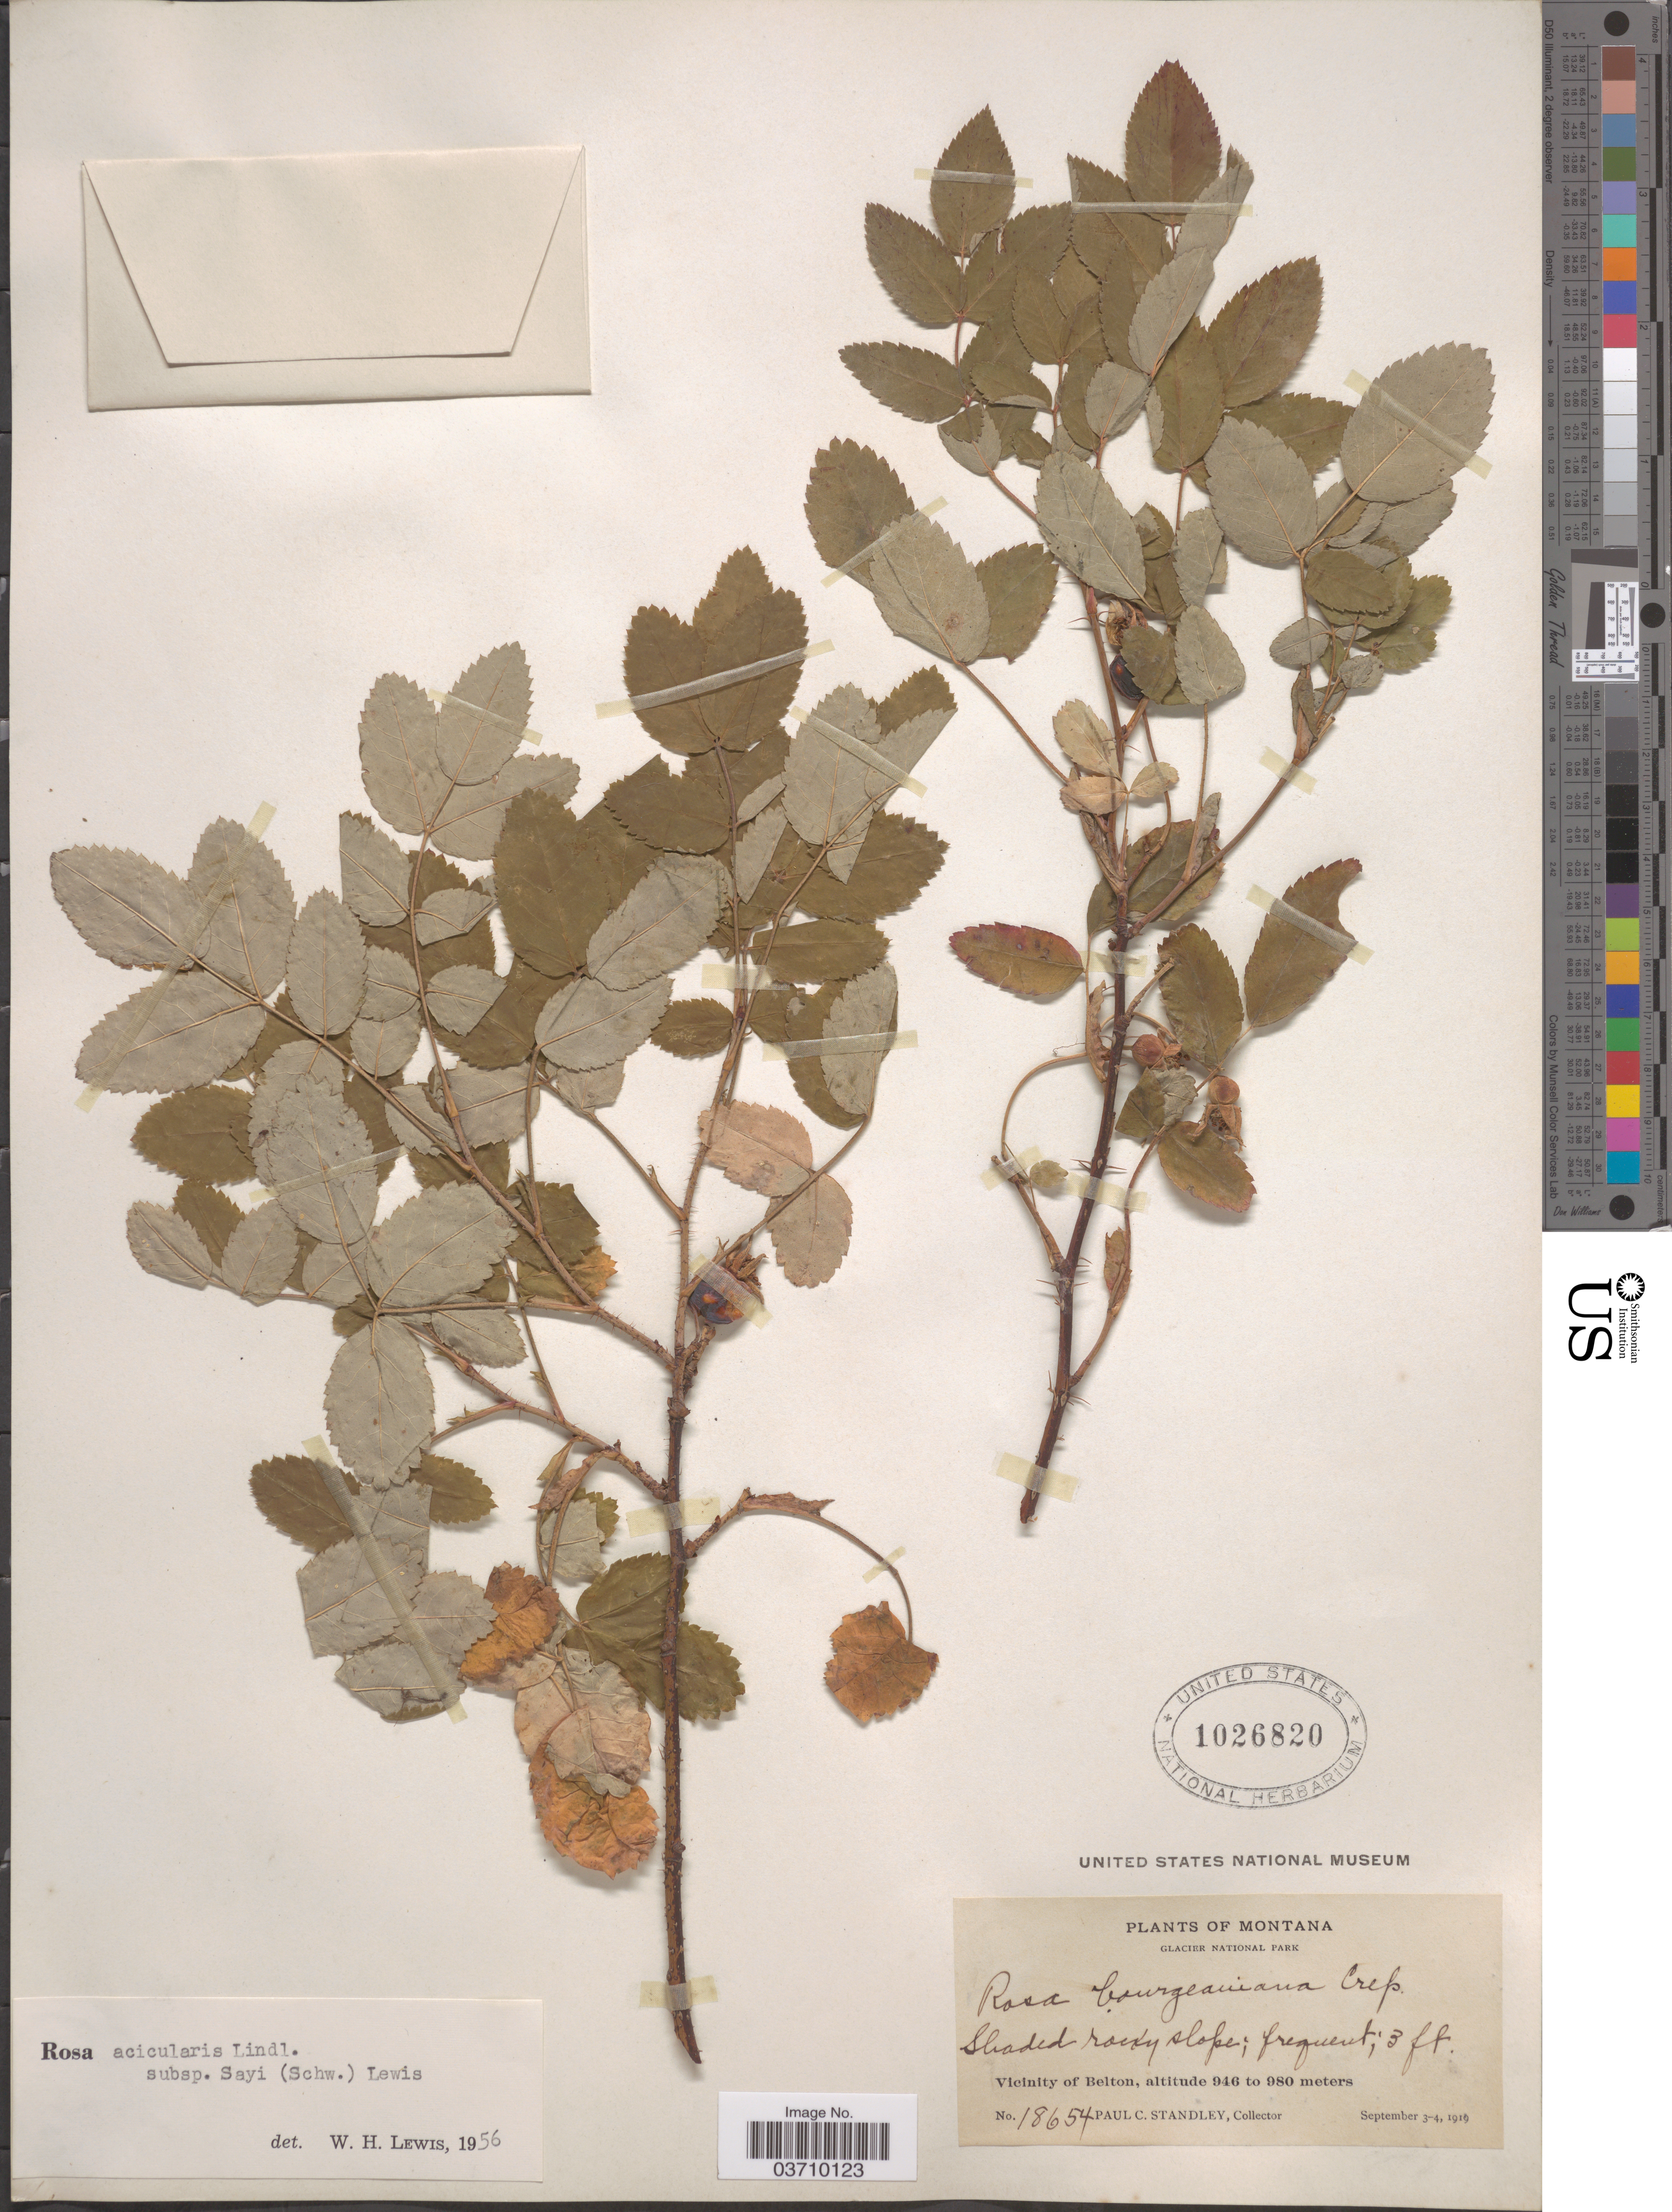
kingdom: Plantae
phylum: Tracheophyta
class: Magnoliopsida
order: Rosales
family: Rosaceae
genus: Rosa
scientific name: Rosa acicularis var. sayi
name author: (Schwein.) Rehder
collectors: P. C. Standley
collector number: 18654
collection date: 1919-09-03/1919-09-04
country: United States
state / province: Montana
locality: Glacier National Park. Vicinity of Belton.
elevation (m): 946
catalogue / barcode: US 1026820